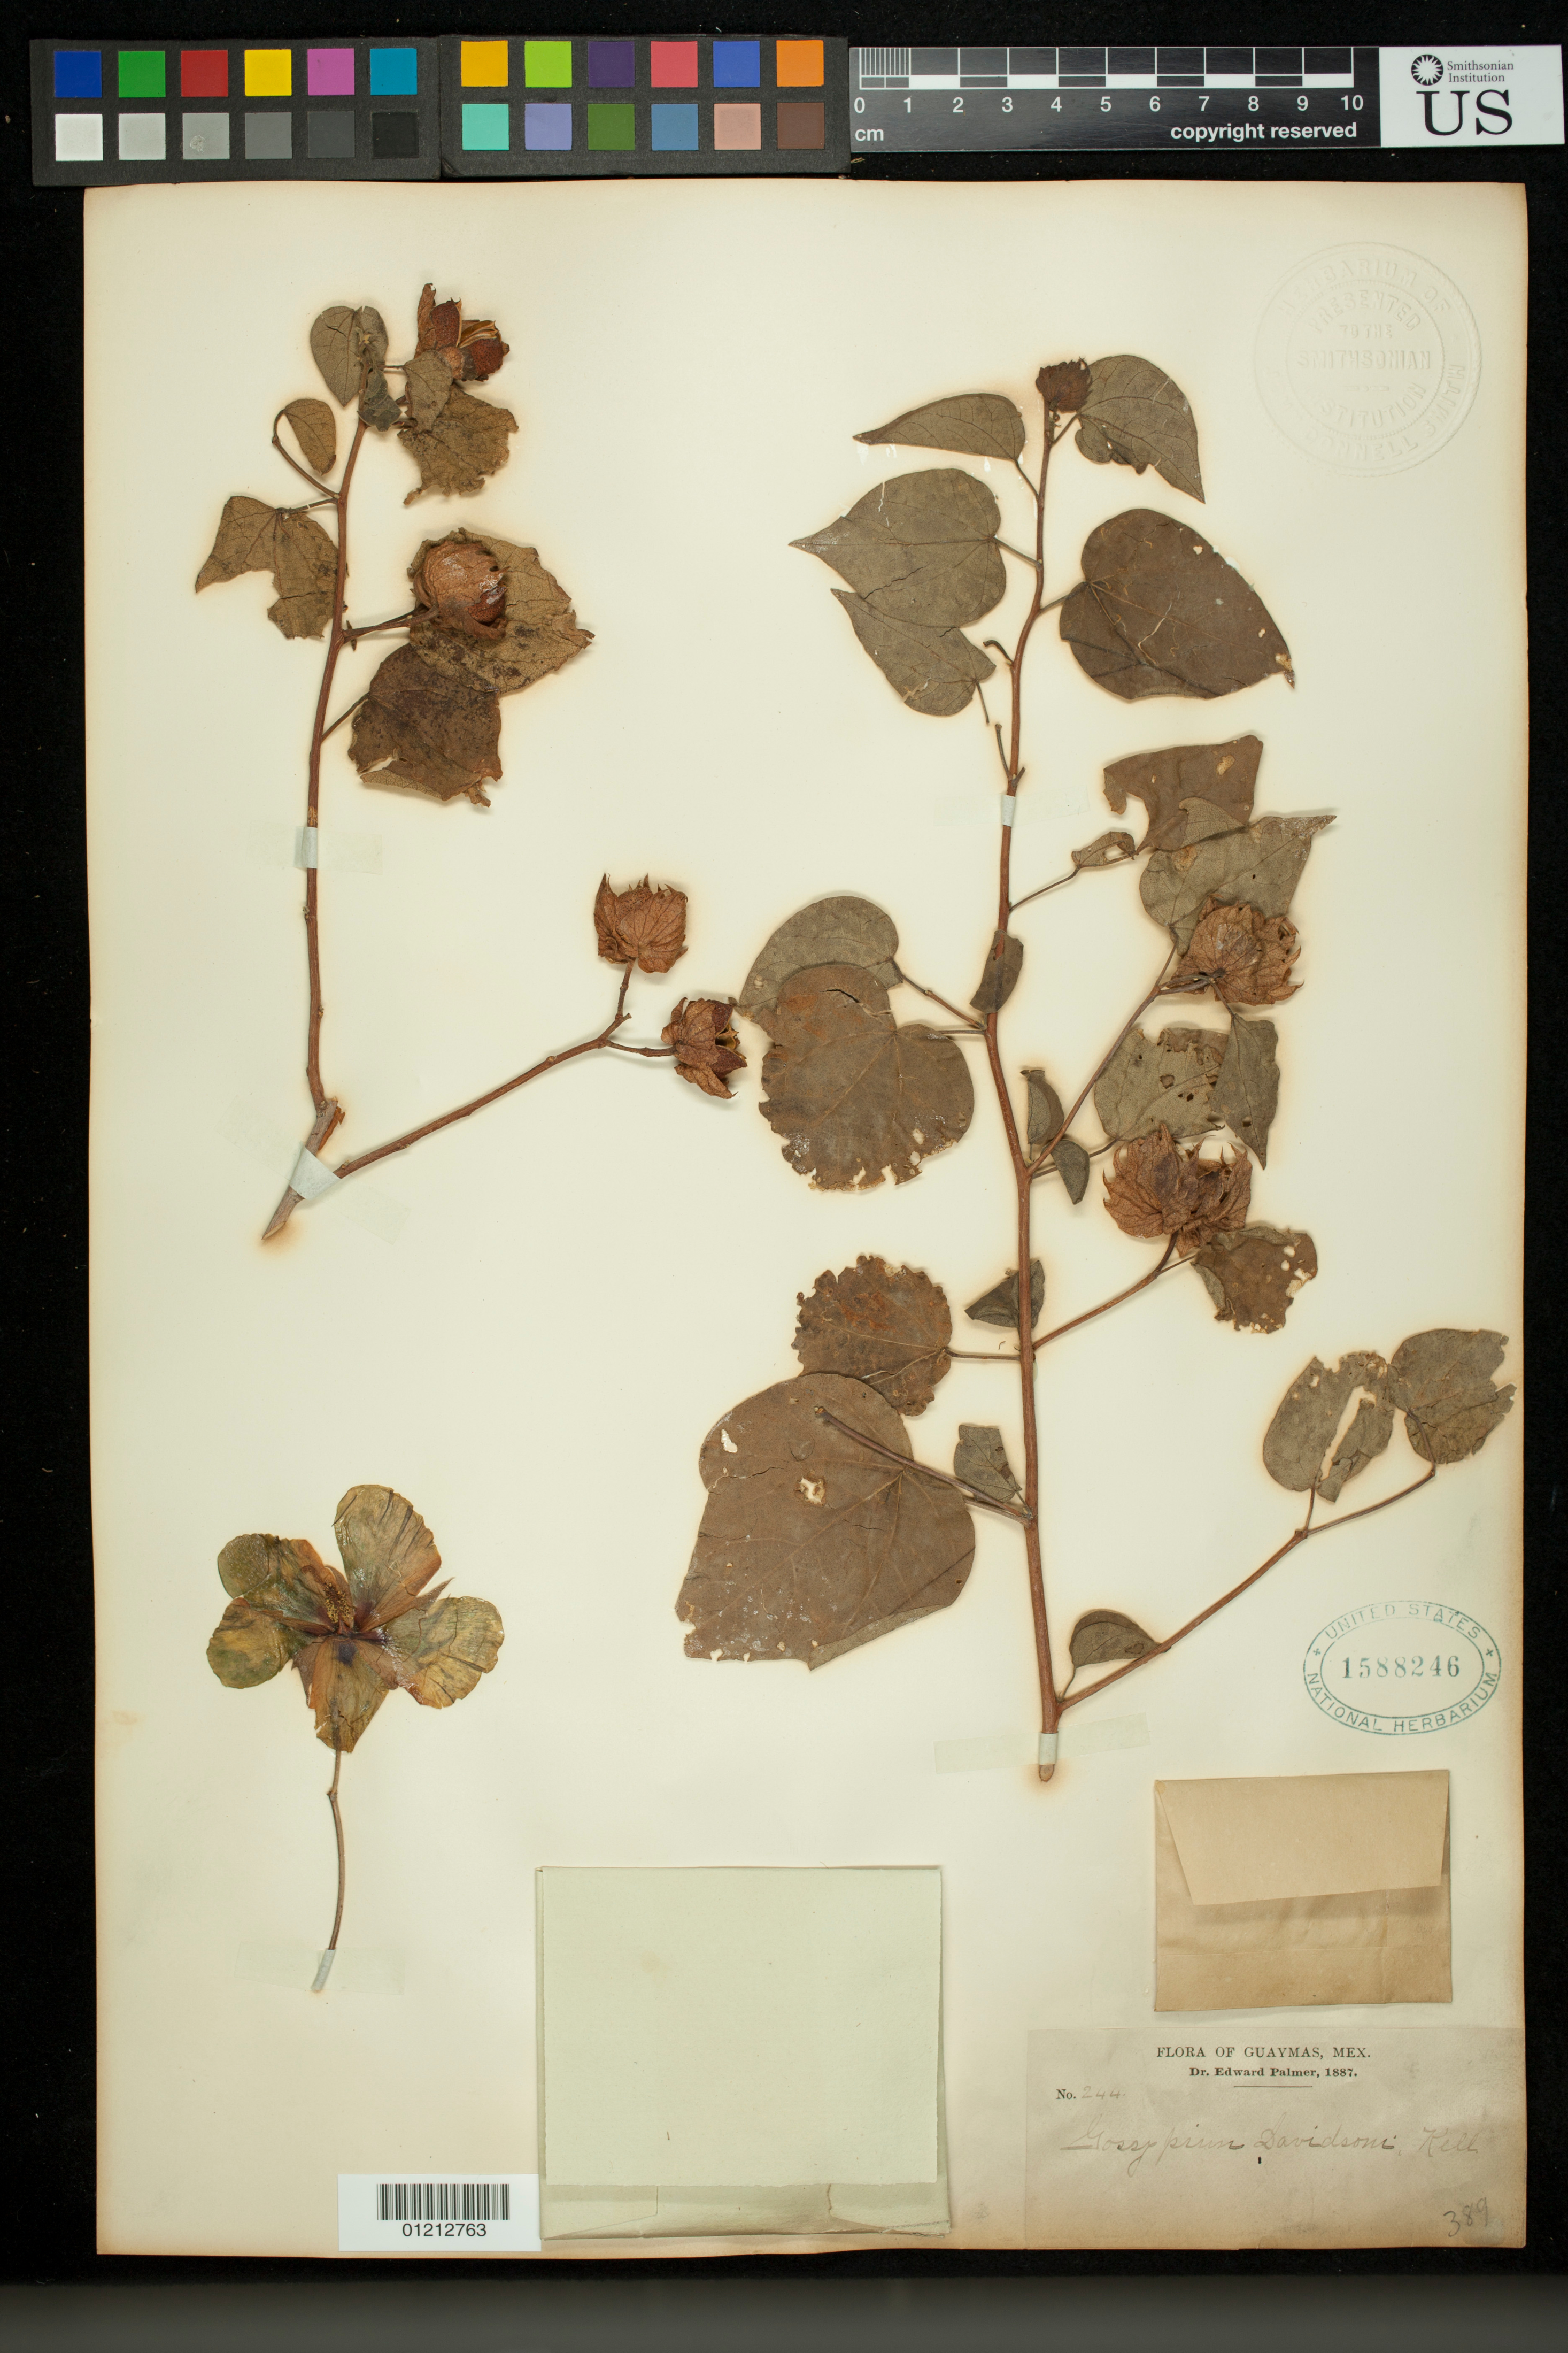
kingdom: Plantae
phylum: Tracheophyta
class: Magnoliopsida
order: Malvales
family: Malvaceae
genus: Gossypium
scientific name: Gossypium davidsonii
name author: Kellogg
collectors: E. Palmer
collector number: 244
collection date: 1887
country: Mexico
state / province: Sonora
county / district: Guaymas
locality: Guaymas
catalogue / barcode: US 1588246